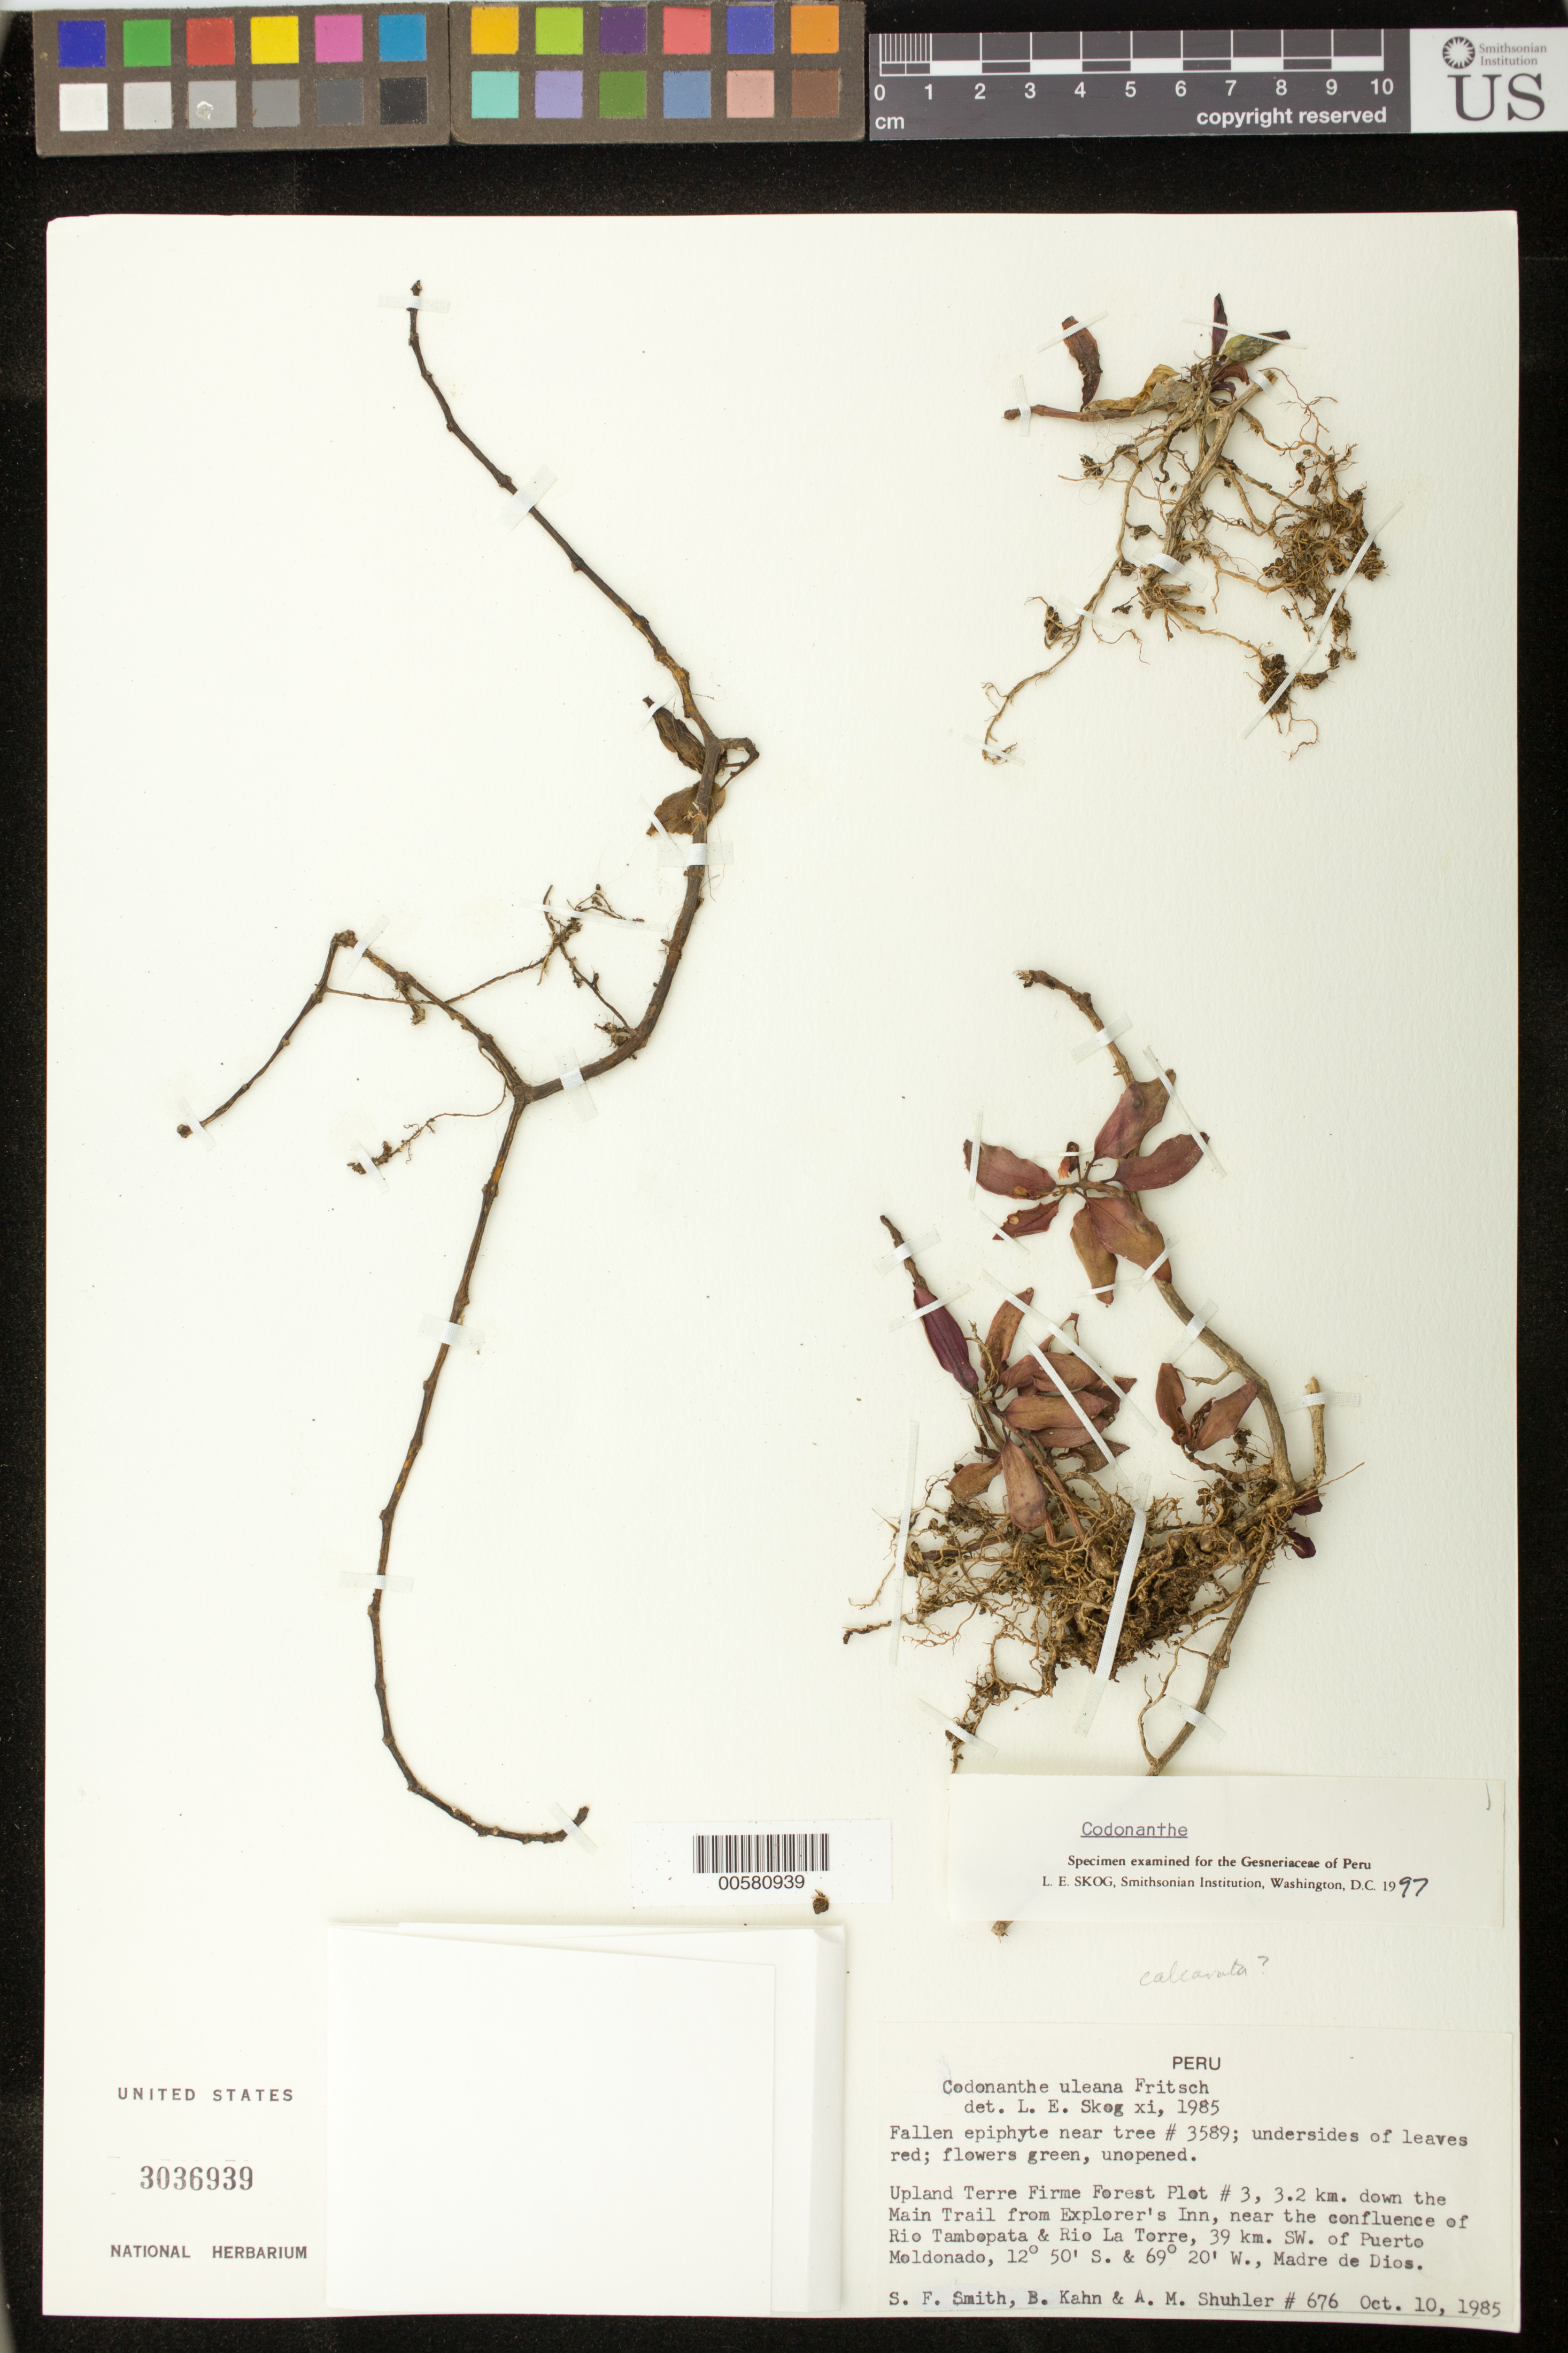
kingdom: Plantae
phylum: Tracheophyta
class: Magnoliopsida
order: Lamiales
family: Gesneriaceae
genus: Codonanthe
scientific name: Codonanthe sp.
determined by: Skog, Laurence E.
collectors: S.F. Smith, B. Kahn & A. Shuhler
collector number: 676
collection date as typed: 10 Oct 1985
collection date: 1985-10-10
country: Peru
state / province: Madre de Dios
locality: Plot #3, 3.2 km down the Main Trail from Explorer's Inn, near the confluence of Rio Tambopata & Rio La Torre, 39 km SW of Puerto Maldonado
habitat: Upland terre firme forest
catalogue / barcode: US 3036939